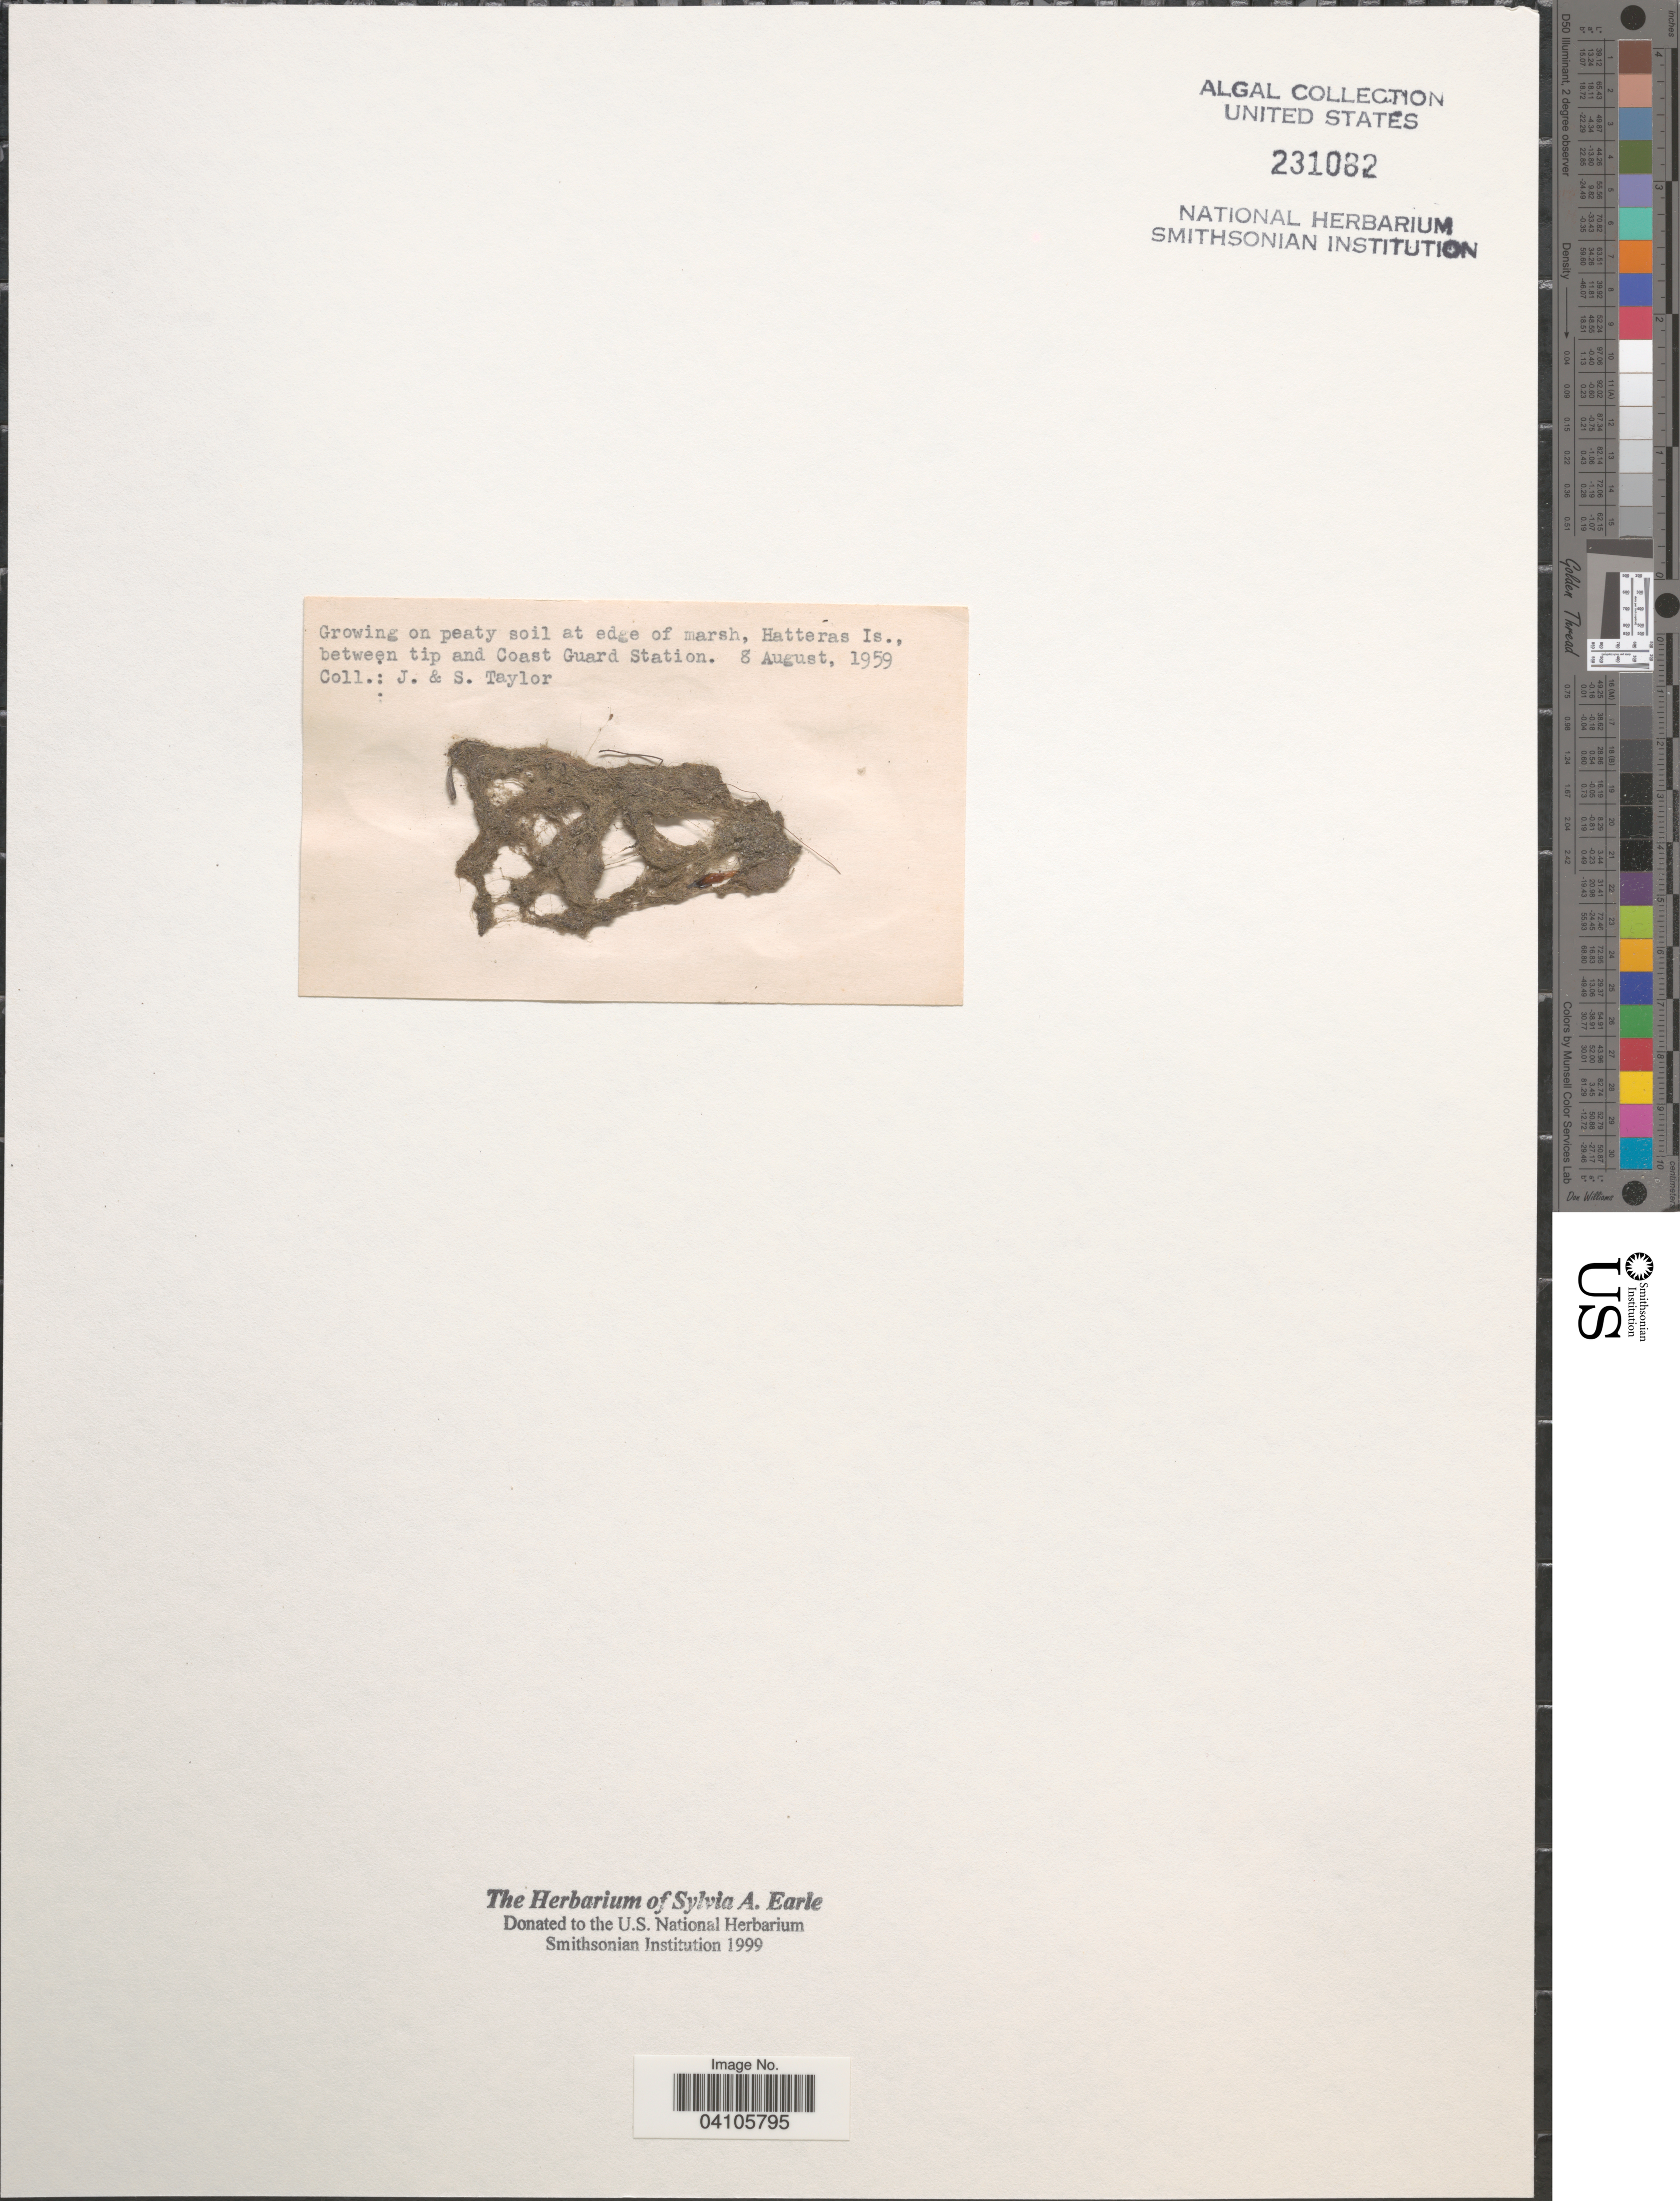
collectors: J. Taylor & S. Taylor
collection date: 1959-08-08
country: United States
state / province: North Carolina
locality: Growing on peaty soil at edge of marsh, Hatteras Is., between tip and Coast Guard Station.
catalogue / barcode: US 231082